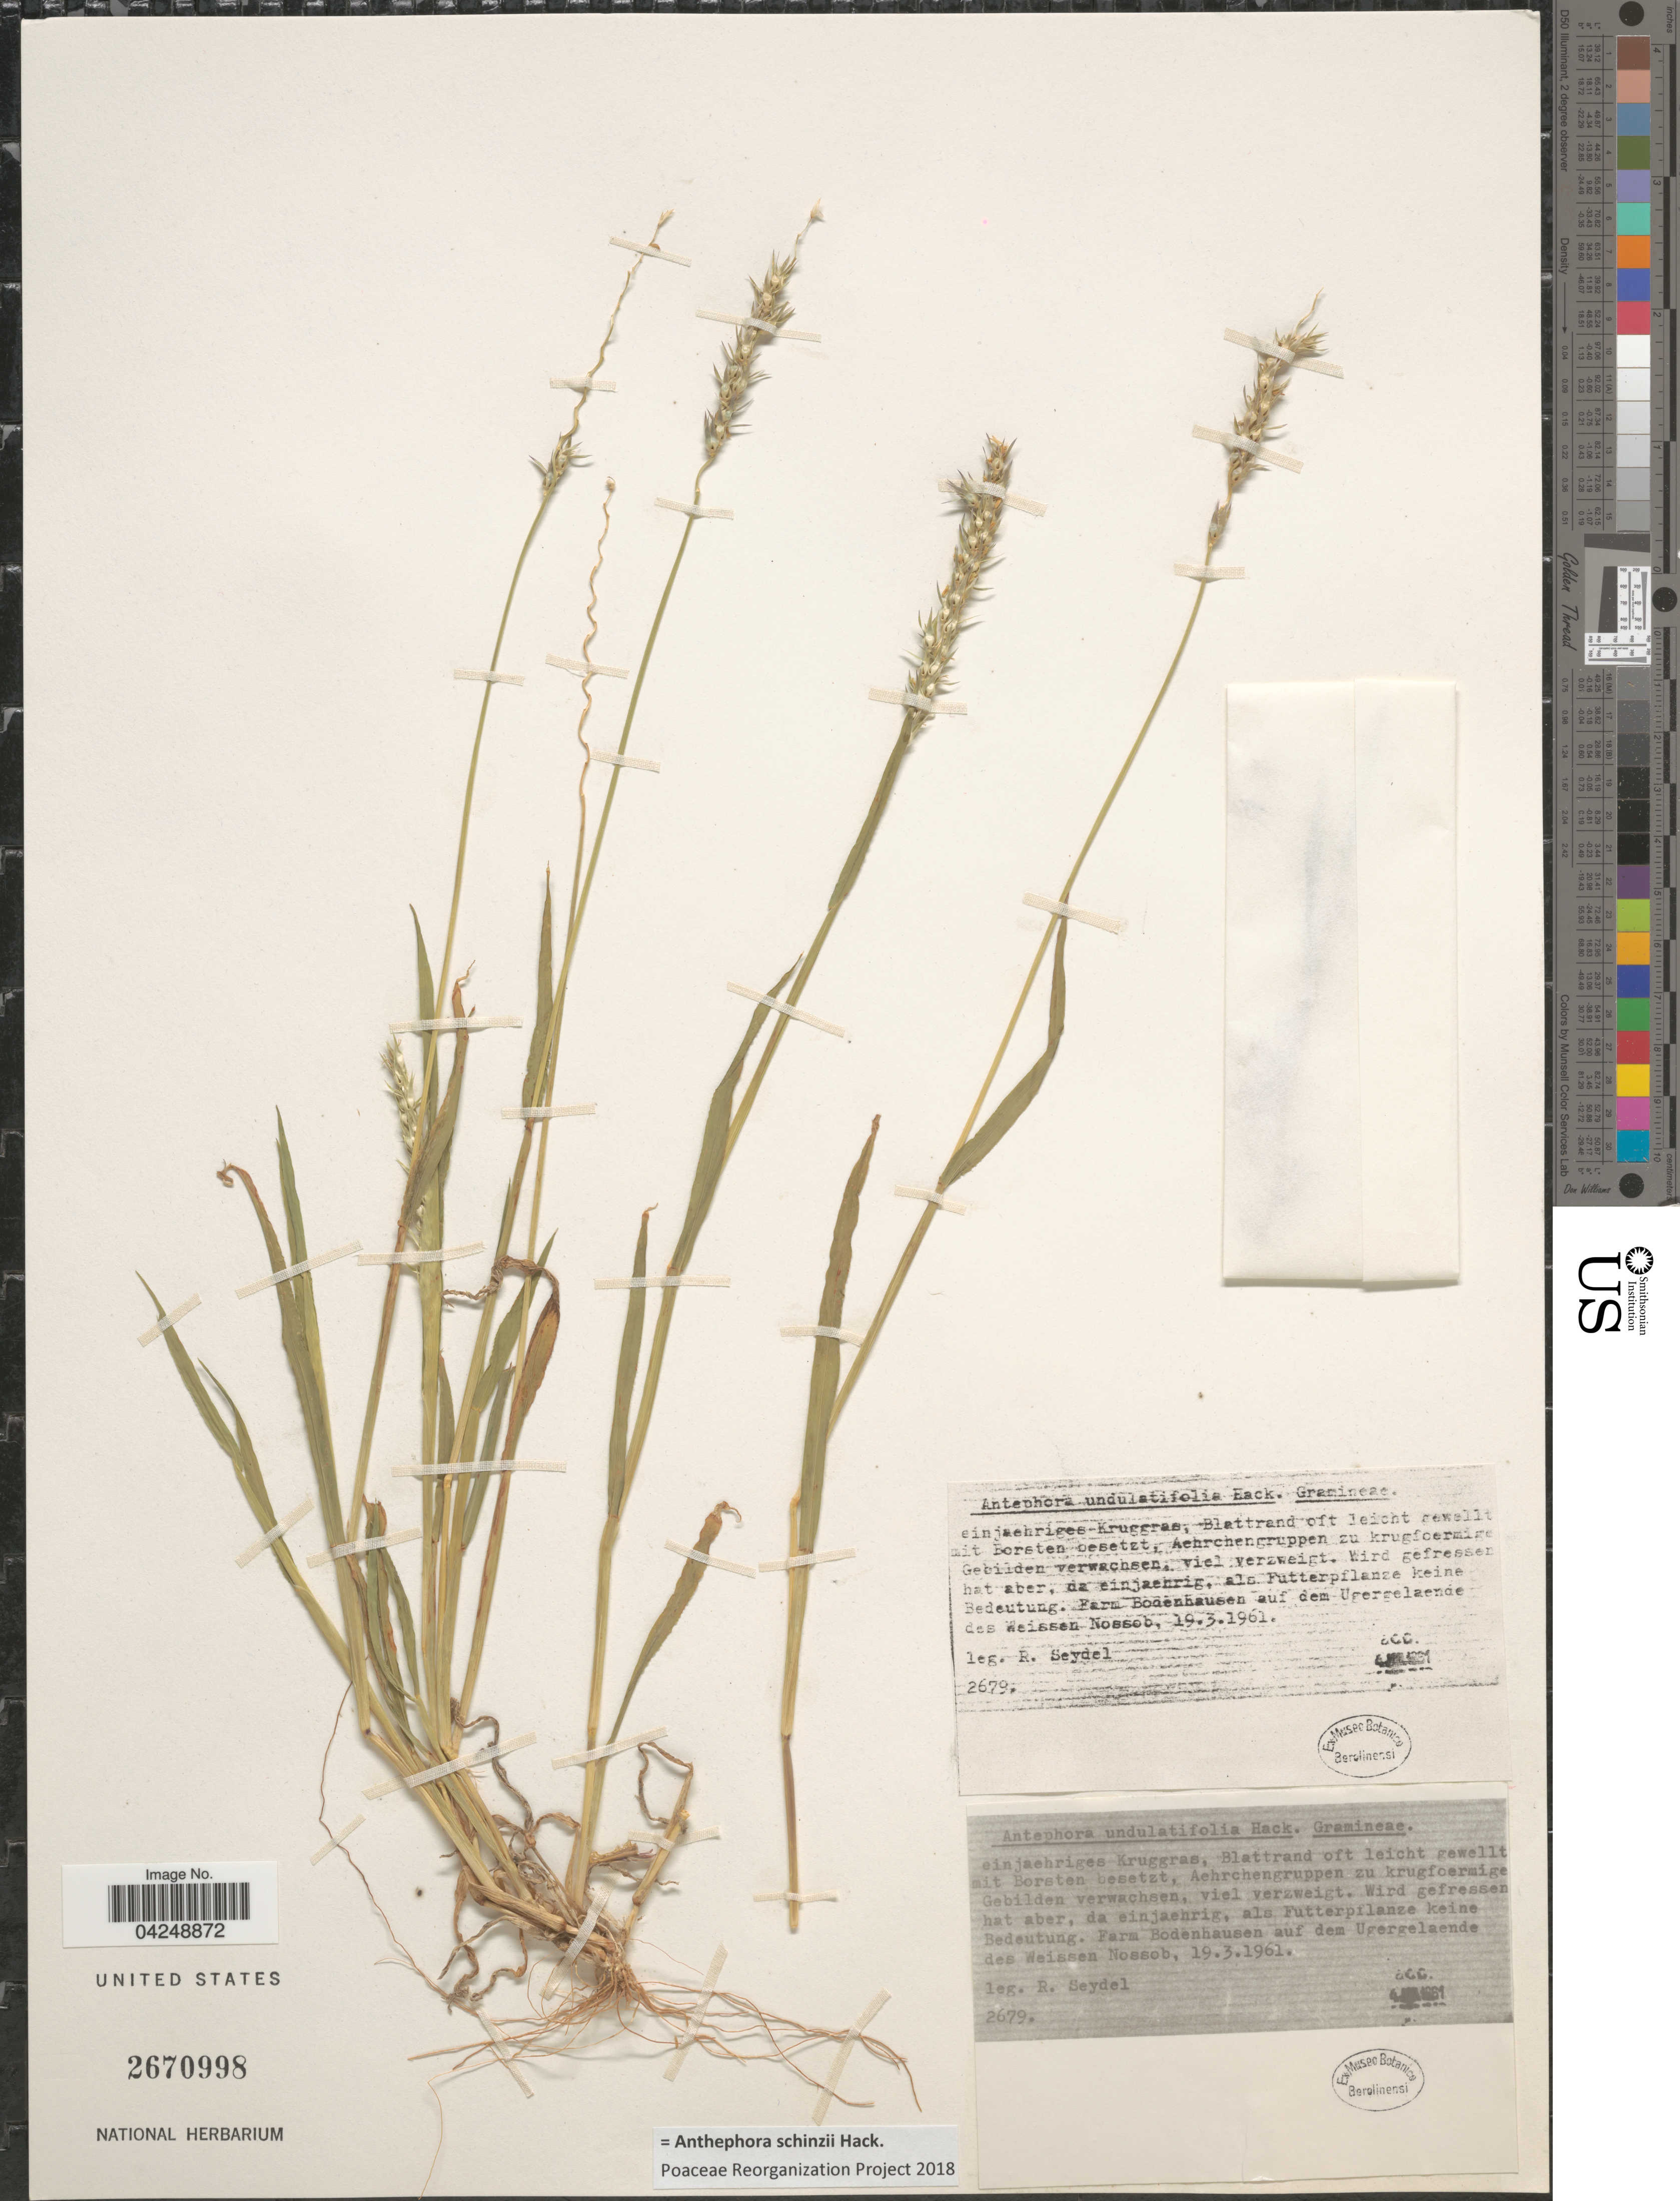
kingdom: Plantae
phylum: Tracheophyta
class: Liliopsida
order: Poales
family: Poaceae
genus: Anthephora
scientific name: Anthephora schinzii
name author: Hack. in Schinz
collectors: R. Seydel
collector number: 2679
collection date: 1961-03-19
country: Namibia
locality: Bedeutung. Farm Bodenhausen auf dem Ugergelaende des Weissen Nossob.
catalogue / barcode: US 2670998